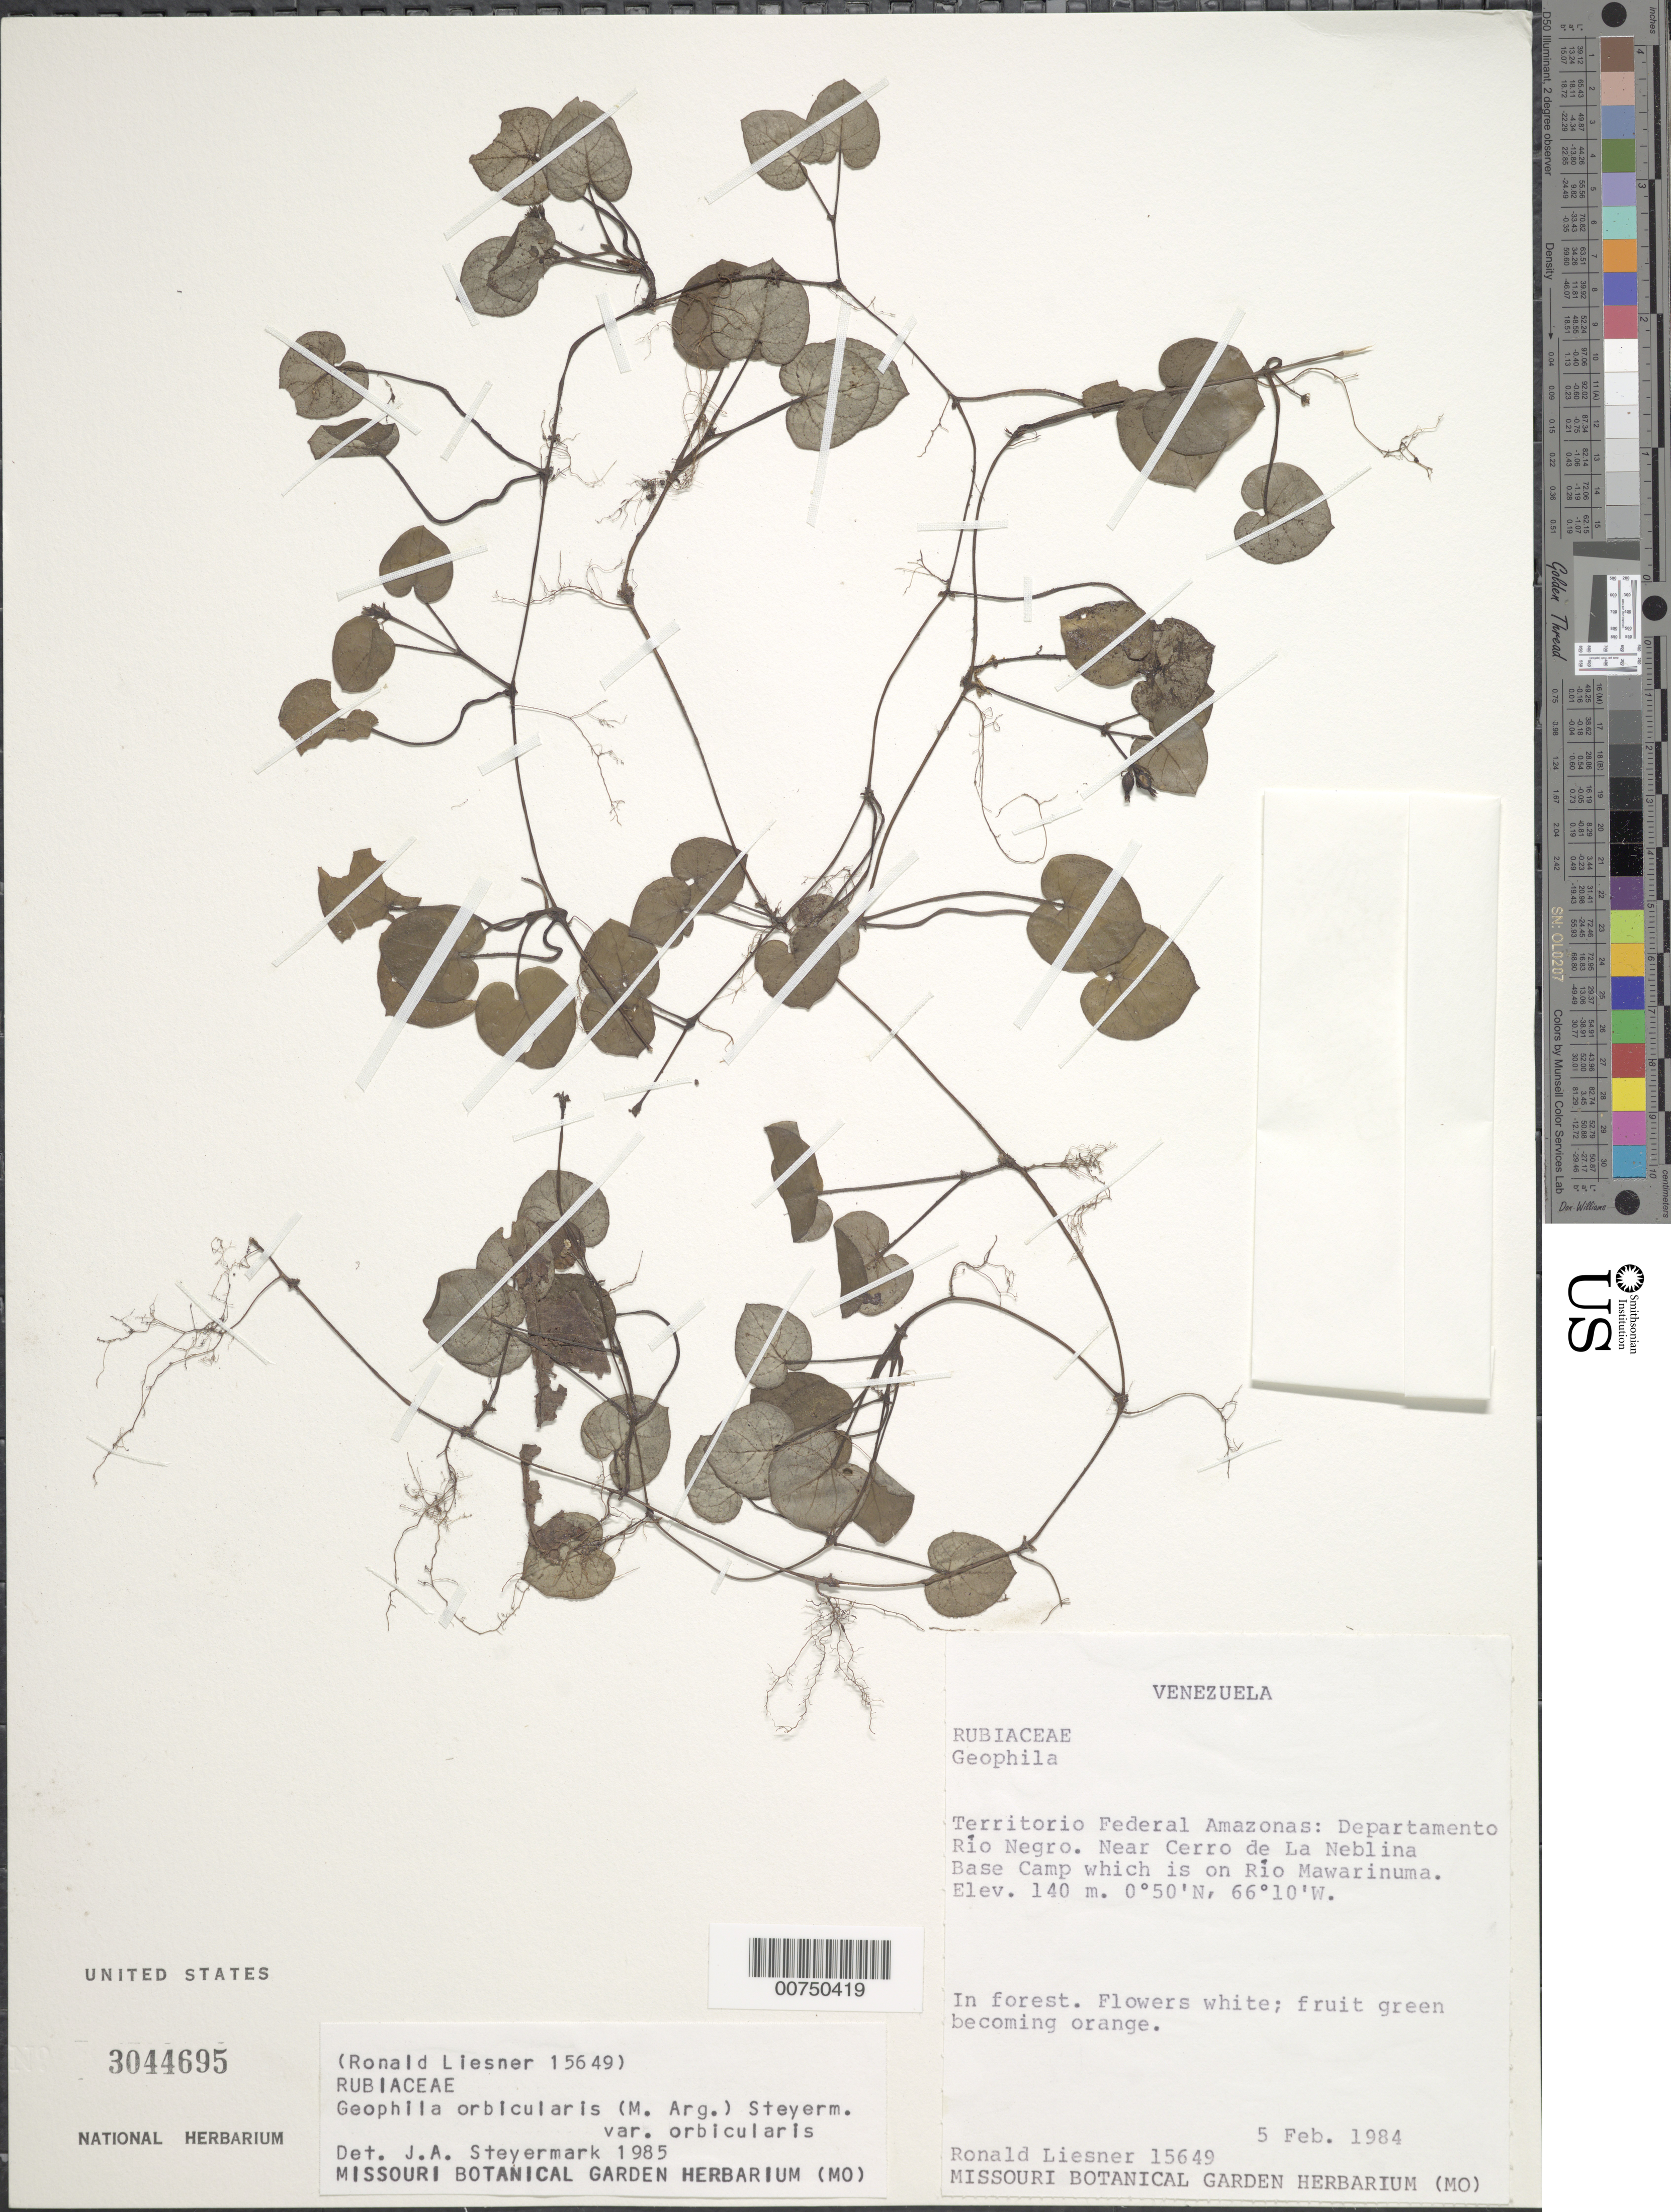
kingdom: Plantae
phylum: Tracheophyta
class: Magnoliopsida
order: Gentianales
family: Rubiaceae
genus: Geophila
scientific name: Geophila orbicularis var. orbicularis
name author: (Müll. Arg.) Steyerm.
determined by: Steyermark, Julian A., (VEN)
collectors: R. L. Liesner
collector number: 15649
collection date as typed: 5-Feb-84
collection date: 1984-02-05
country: Venezuela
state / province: Amazonas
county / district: Río Negro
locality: Cerro de La Neblina Base Camp, close to, on Río Mawarinuma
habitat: Forest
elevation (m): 140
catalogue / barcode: US 3044695